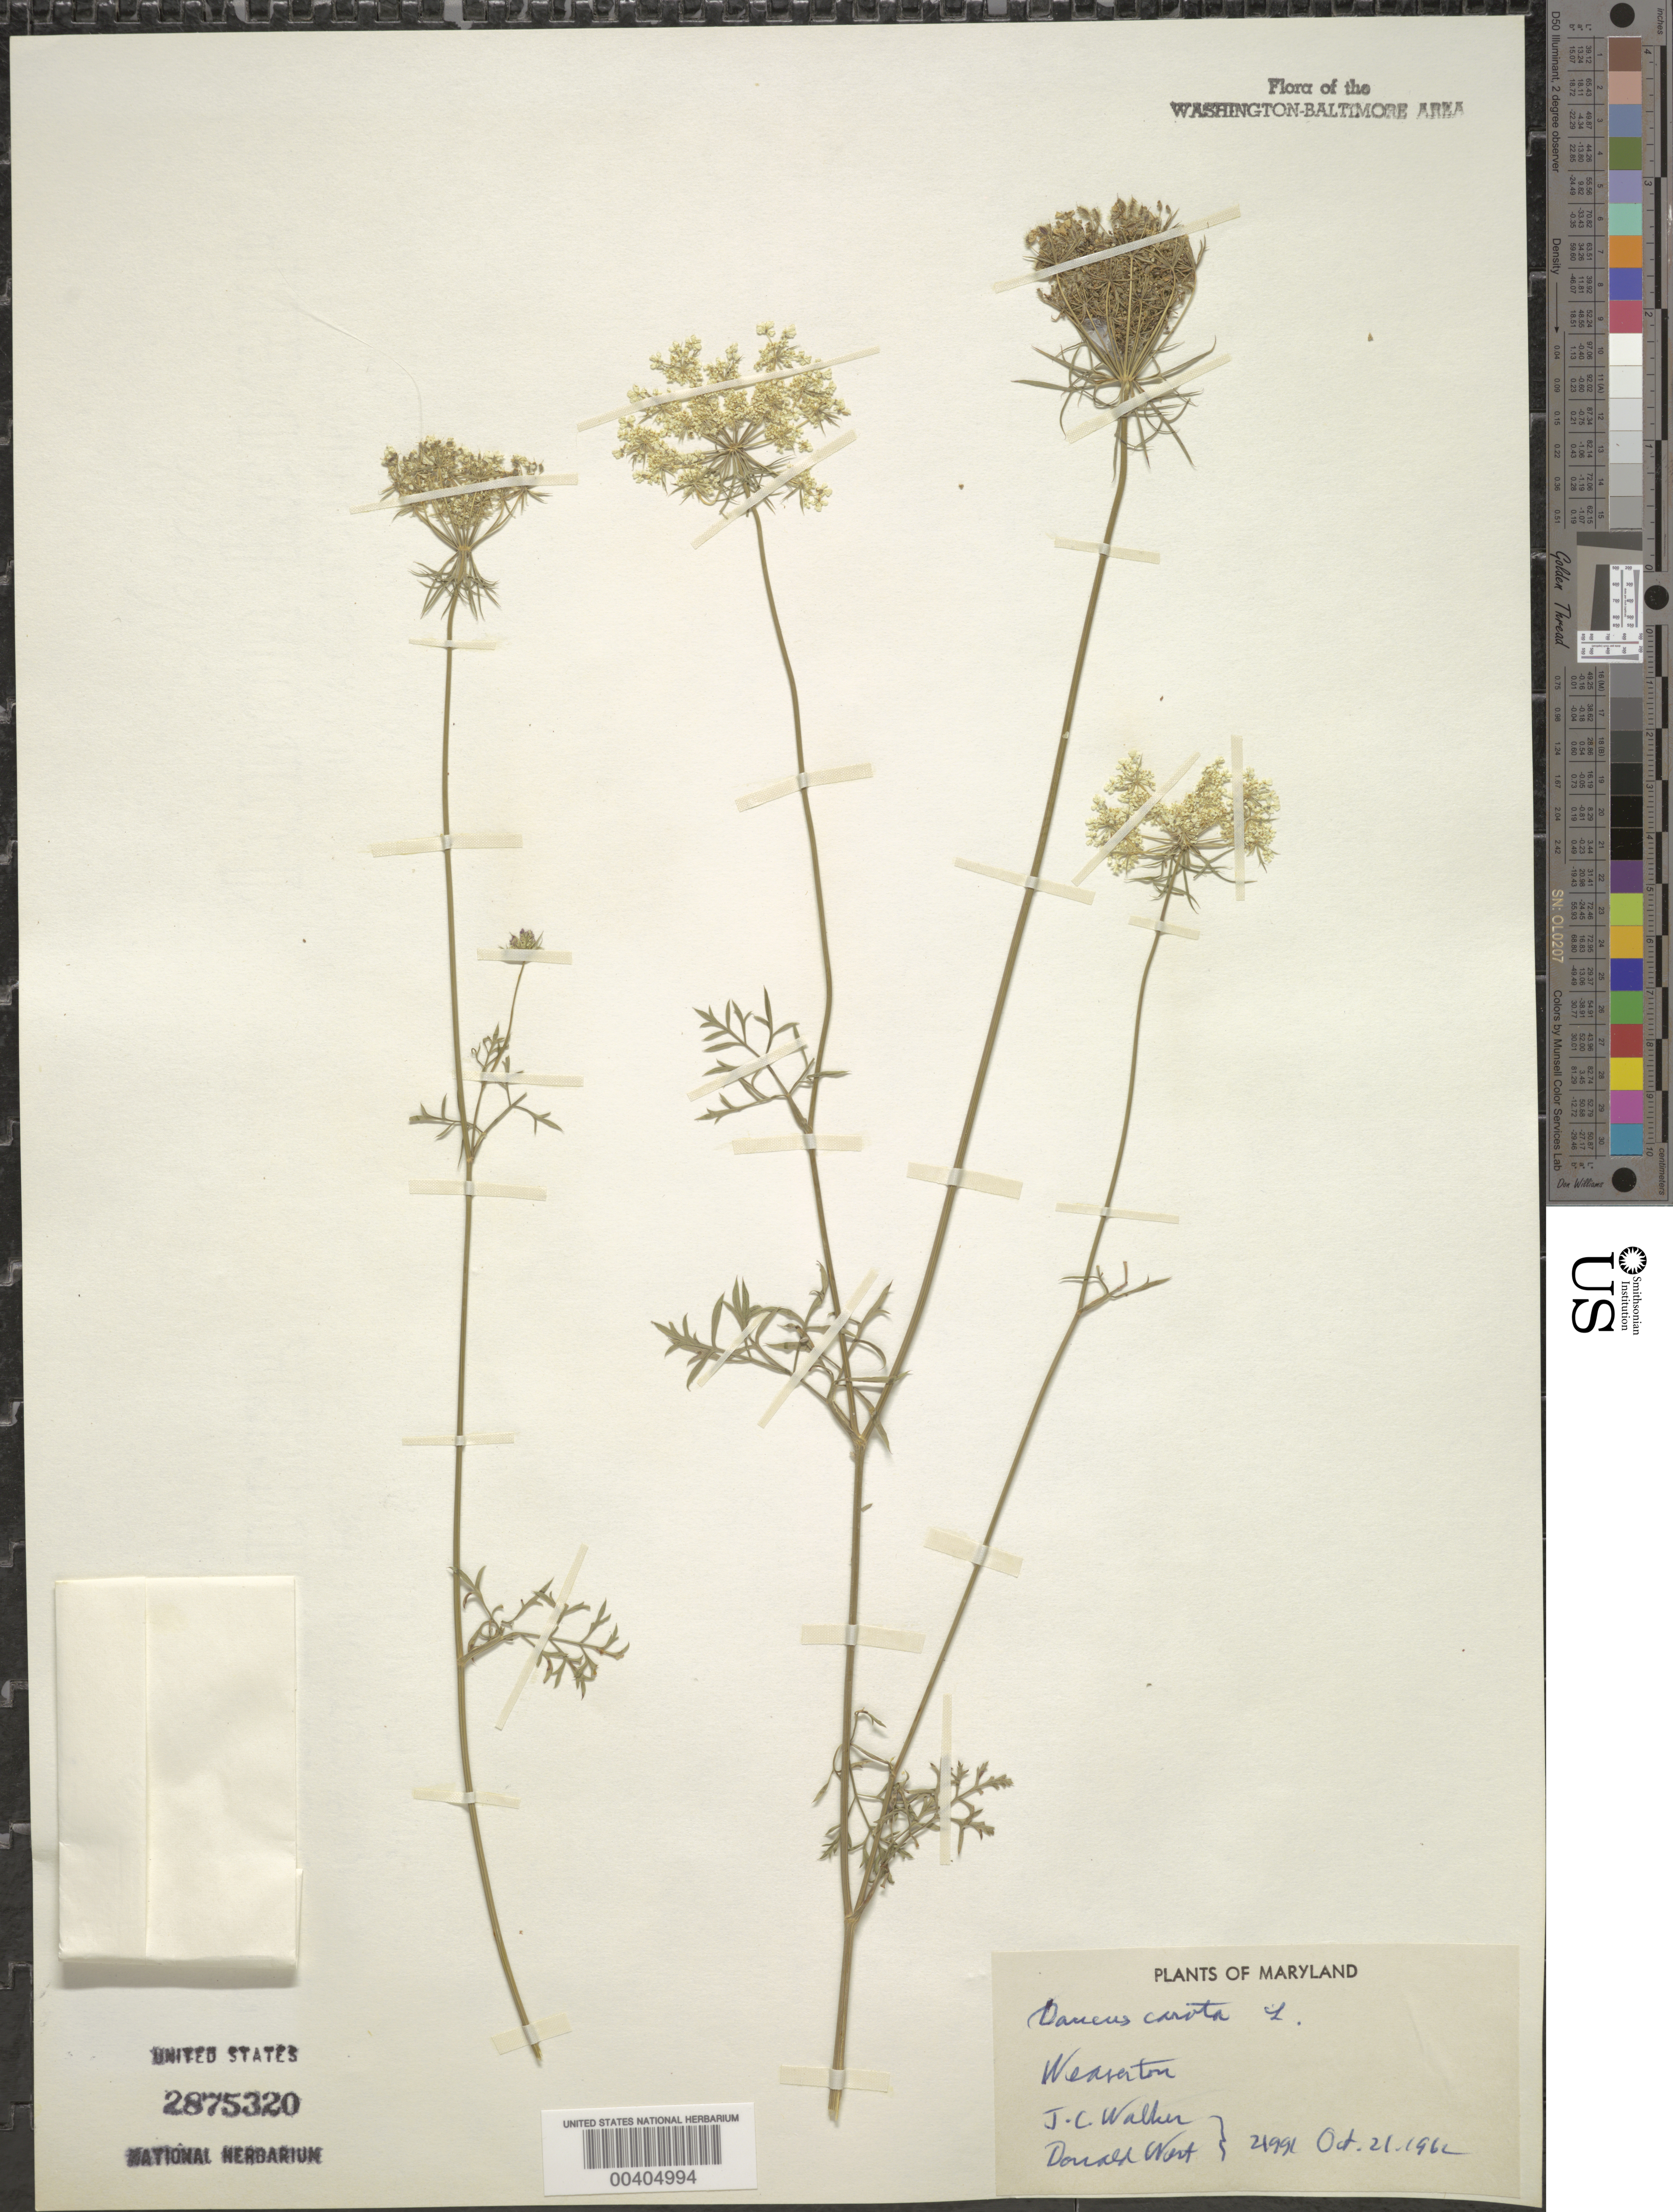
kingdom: Plantae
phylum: Tracheophyta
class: Magnoliopsida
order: Apiales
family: Apiaceae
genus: Daucus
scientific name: Daucus carota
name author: L.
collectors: J. Walker & D. West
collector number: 21991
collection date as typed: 21 Oct 1962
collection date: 1962-10-21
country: United States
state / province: Maryland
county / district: Montgomery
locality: Wheaton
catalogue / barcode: US 2875320